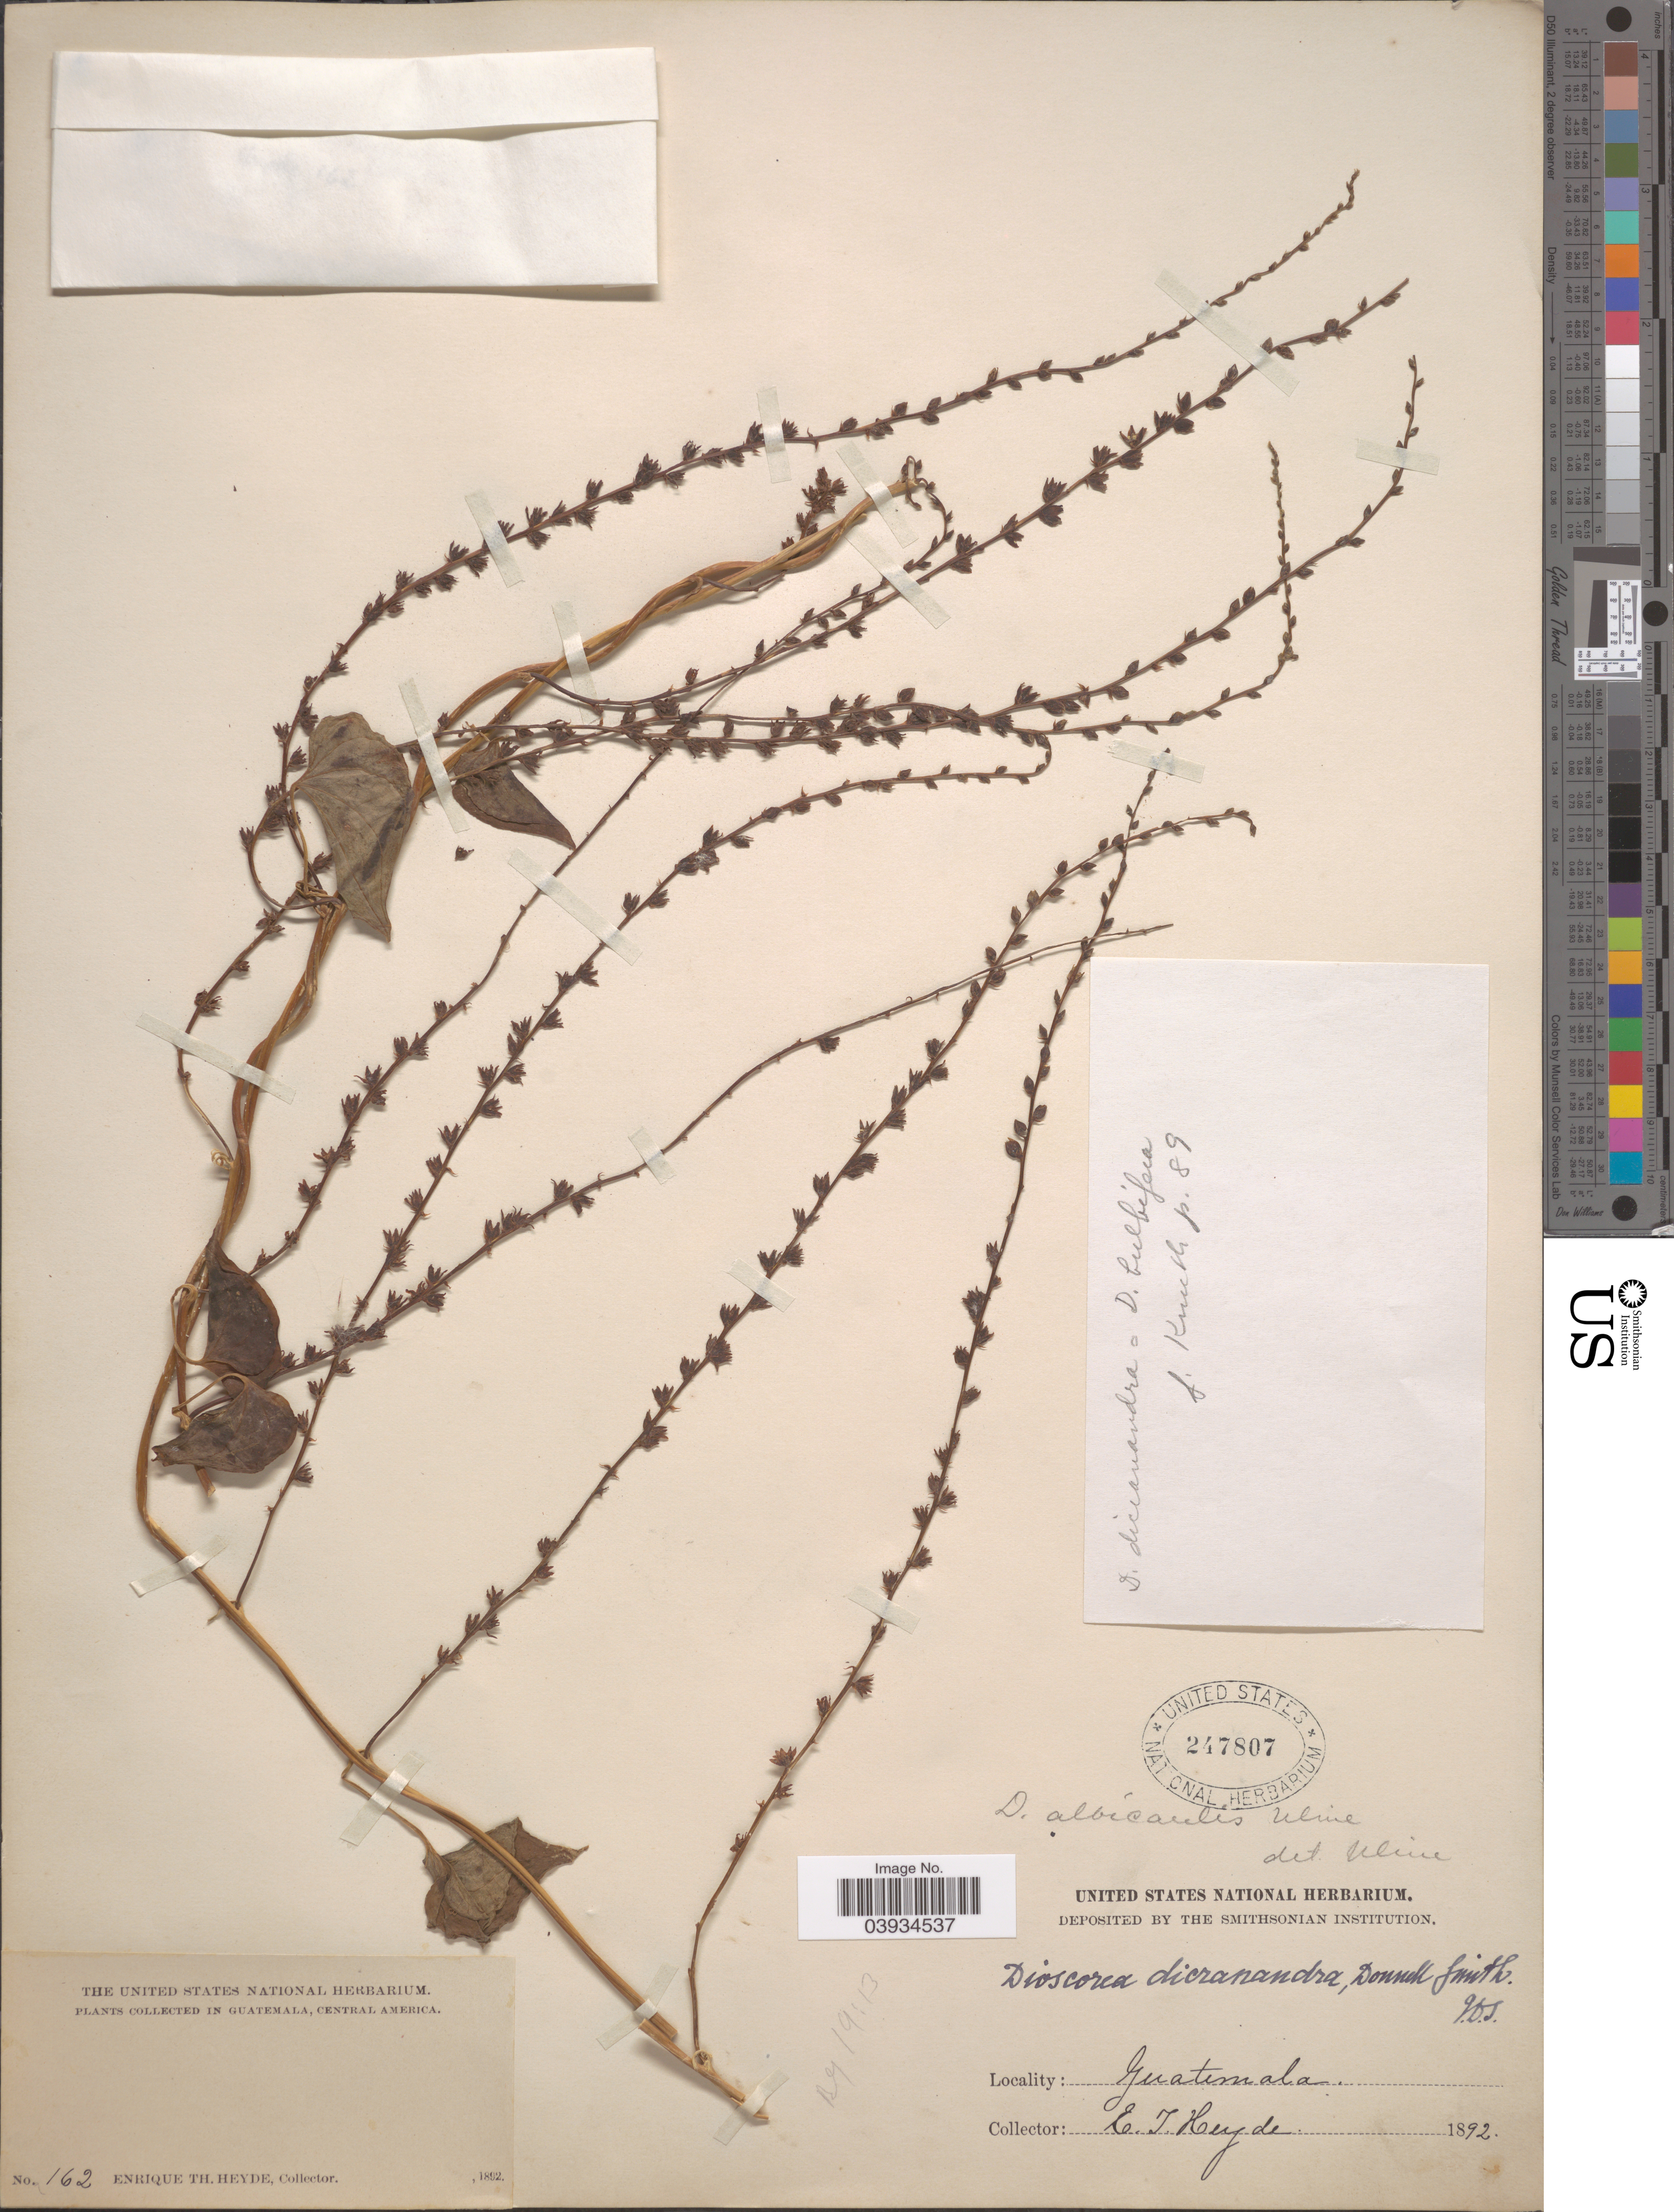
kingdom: Plantae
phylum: Tracheophyta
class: Liliopsida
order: Dioscoreales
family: Dioscoreaceae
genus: Dioscorea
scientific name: Dioscorea dicranandra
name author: Donn. Sm.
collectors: E. T. Heyde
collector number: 162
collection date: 1892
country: Guatemala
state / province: Guatemala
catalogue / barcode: US 247807